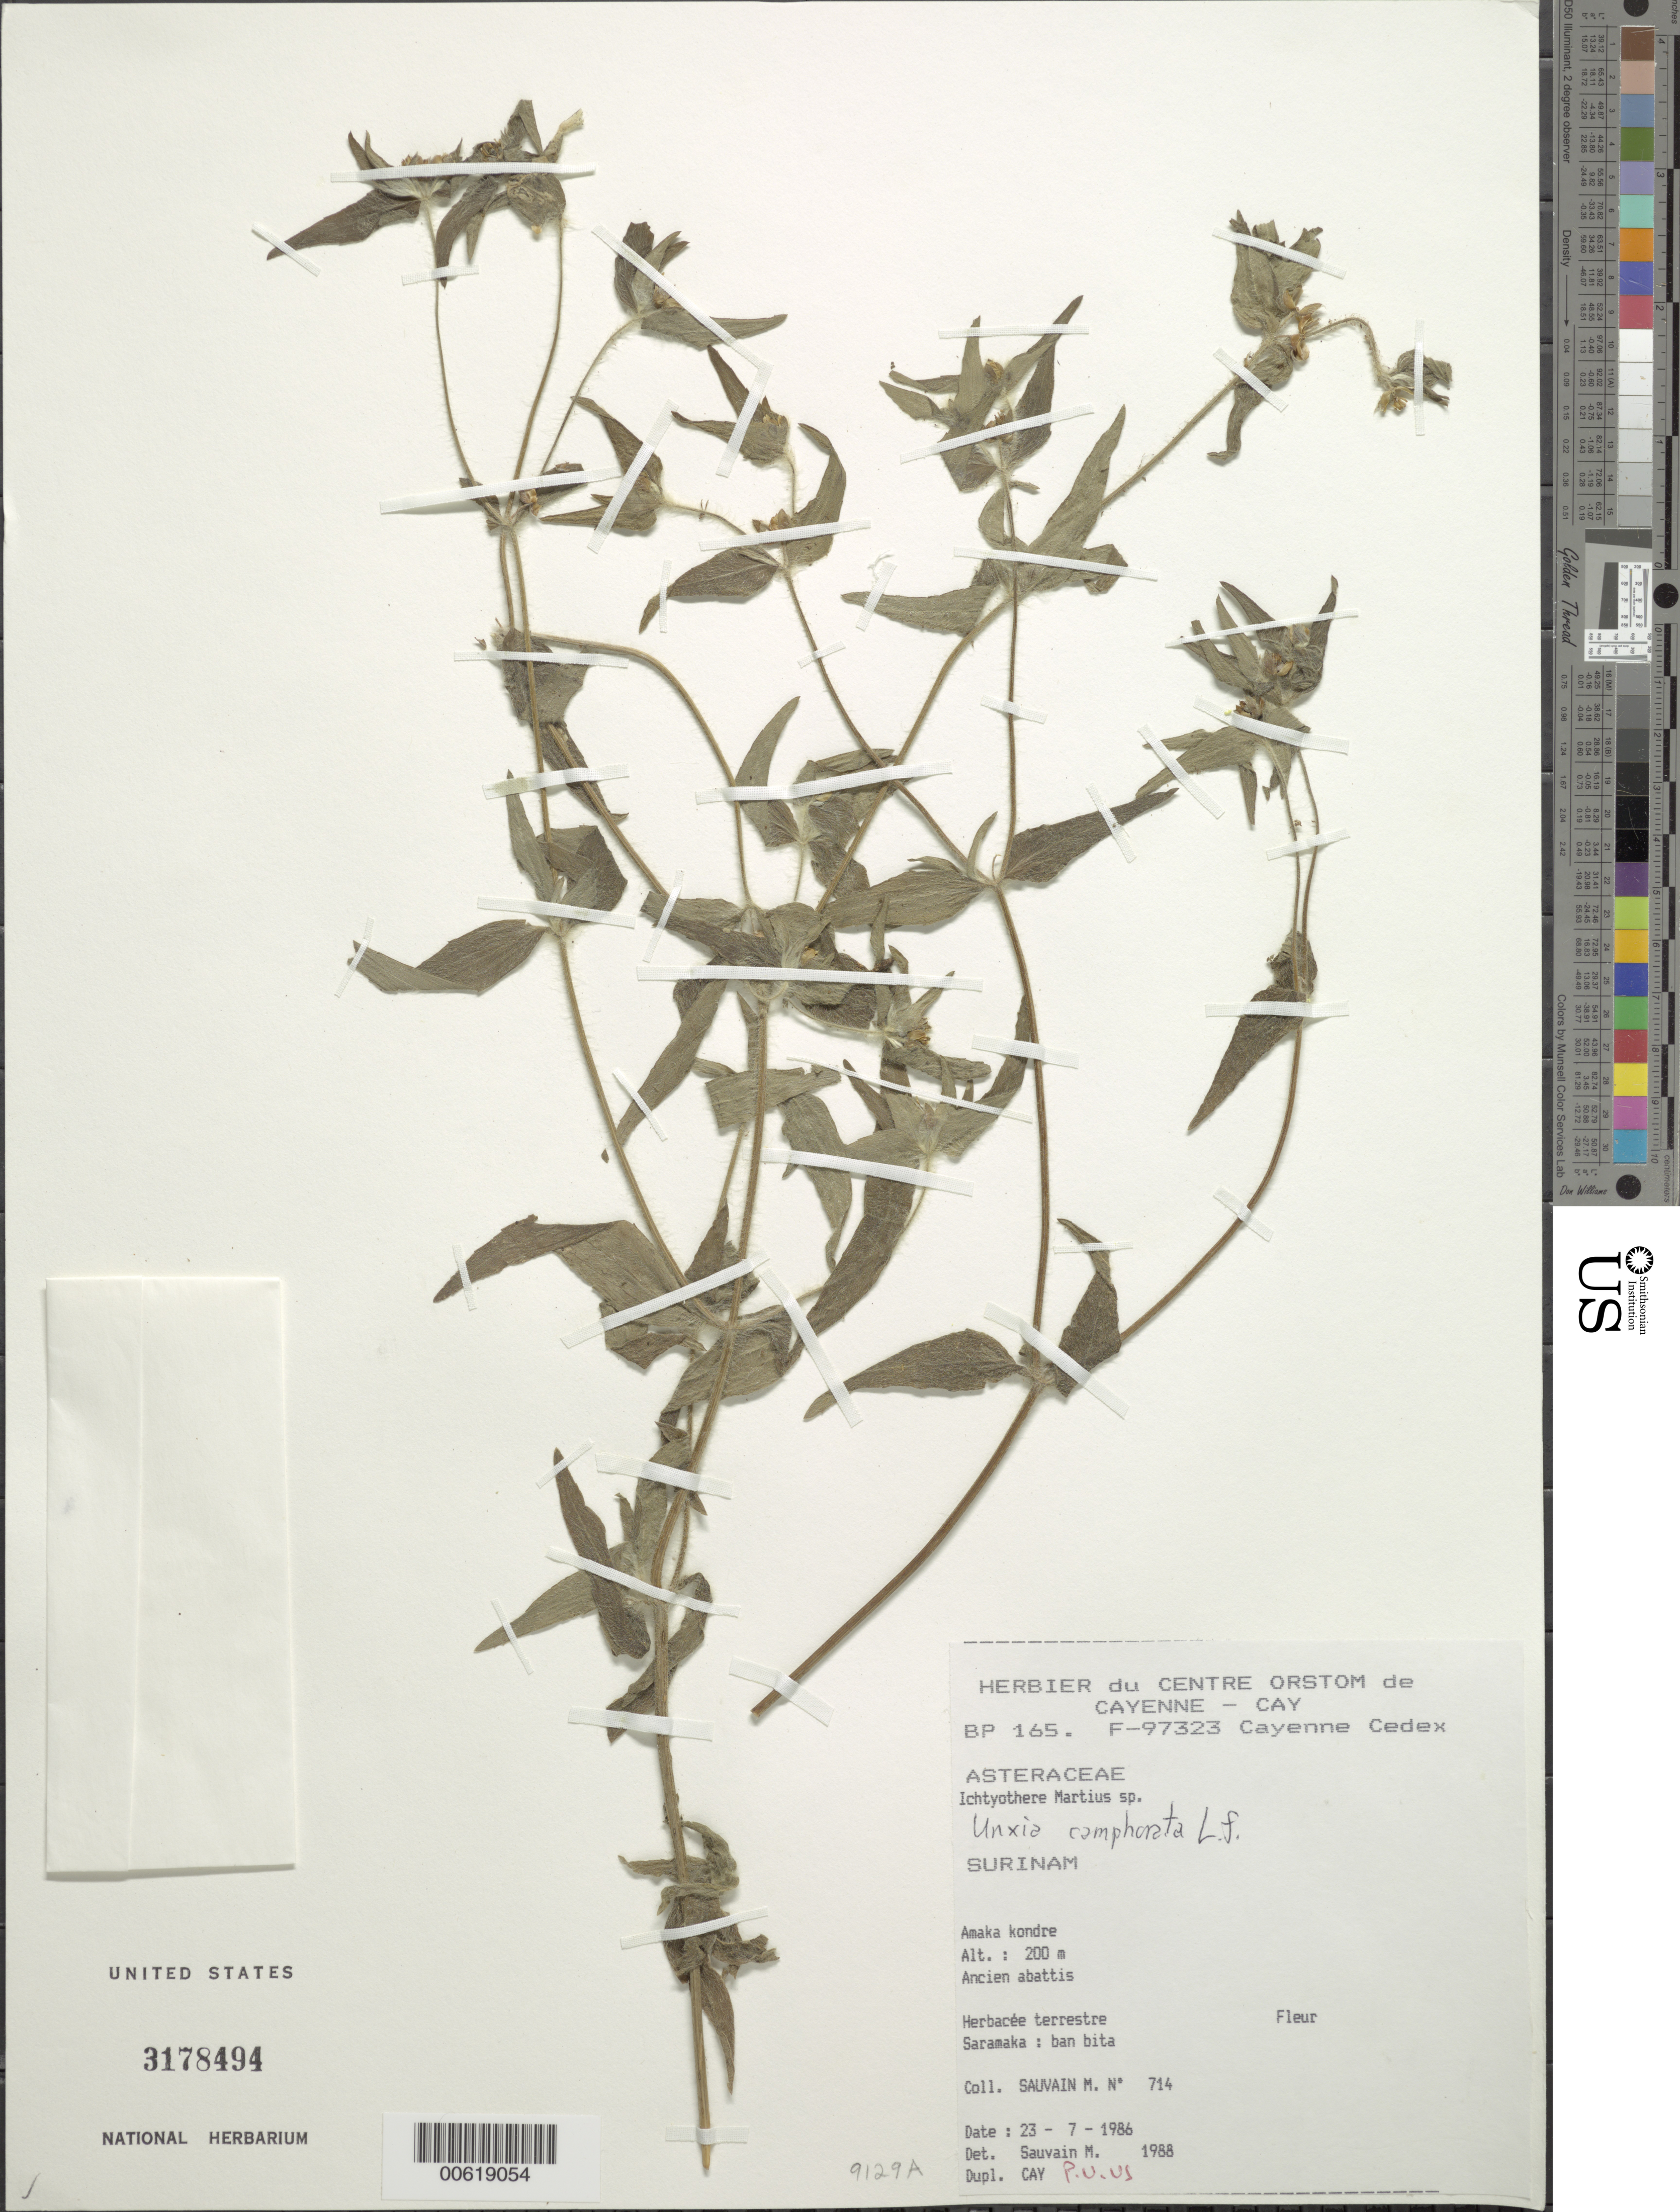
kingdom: Plantae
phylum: Tracheophyta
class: Magnoliopsida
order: Asterales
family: Asteraceae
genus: Unxia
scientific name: Unxia camphorata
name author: L. f.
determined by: Sauvain, M.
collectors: M. Sauvain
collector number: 714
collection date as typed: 23-Jul-86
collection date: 1986-07-23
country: Suriname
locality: Amaka kondre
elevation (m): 200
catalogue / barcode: US 3178494